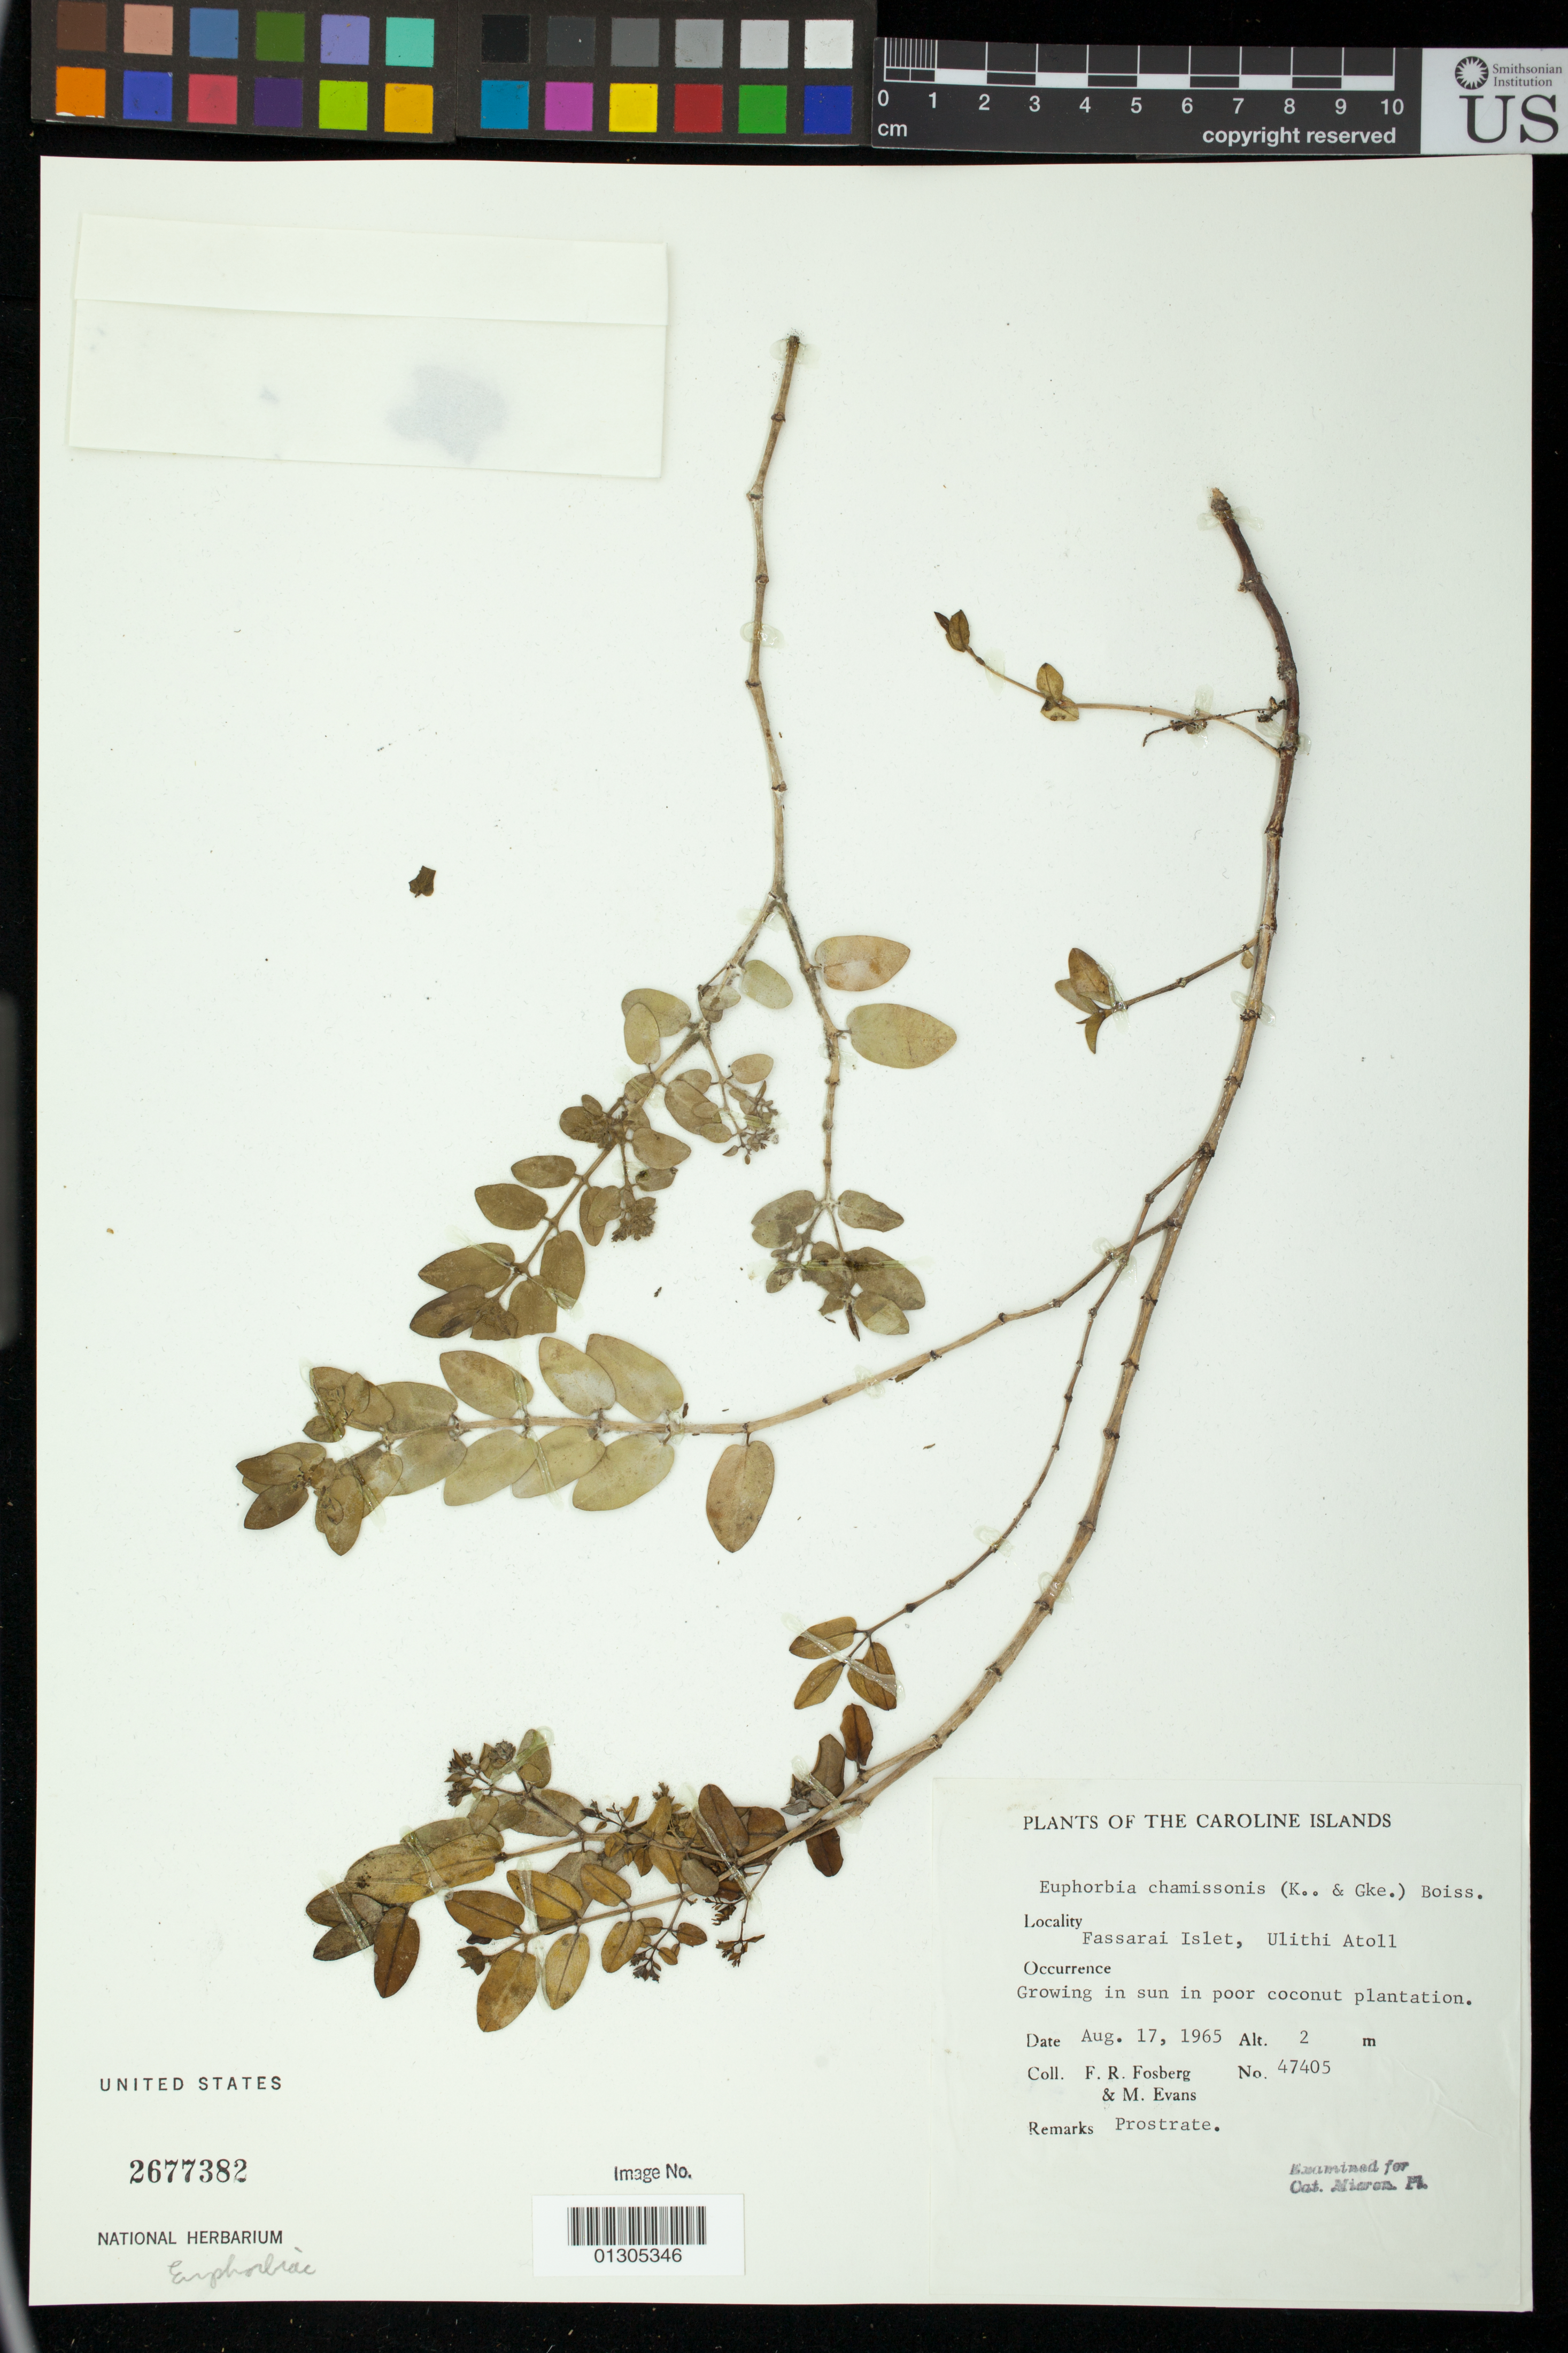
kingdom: Plantae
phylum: Tracheophyta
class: Magnoliopsida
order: Malpighiales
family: Euphorbiaceae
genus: Euphorbia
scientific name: Euphorbia chamissonis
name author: (Klotzsch ex Klotzsch & Garcke) Boiss.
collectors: F. R. Fosberg & M. Evans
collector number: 47405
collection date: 1965-04-17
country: Micronesia, Federated States of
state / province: Yap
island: Ulithi Atoll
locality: Fassarai Islet; Ulithi Atoll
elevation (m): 2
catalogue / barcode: US 2677382